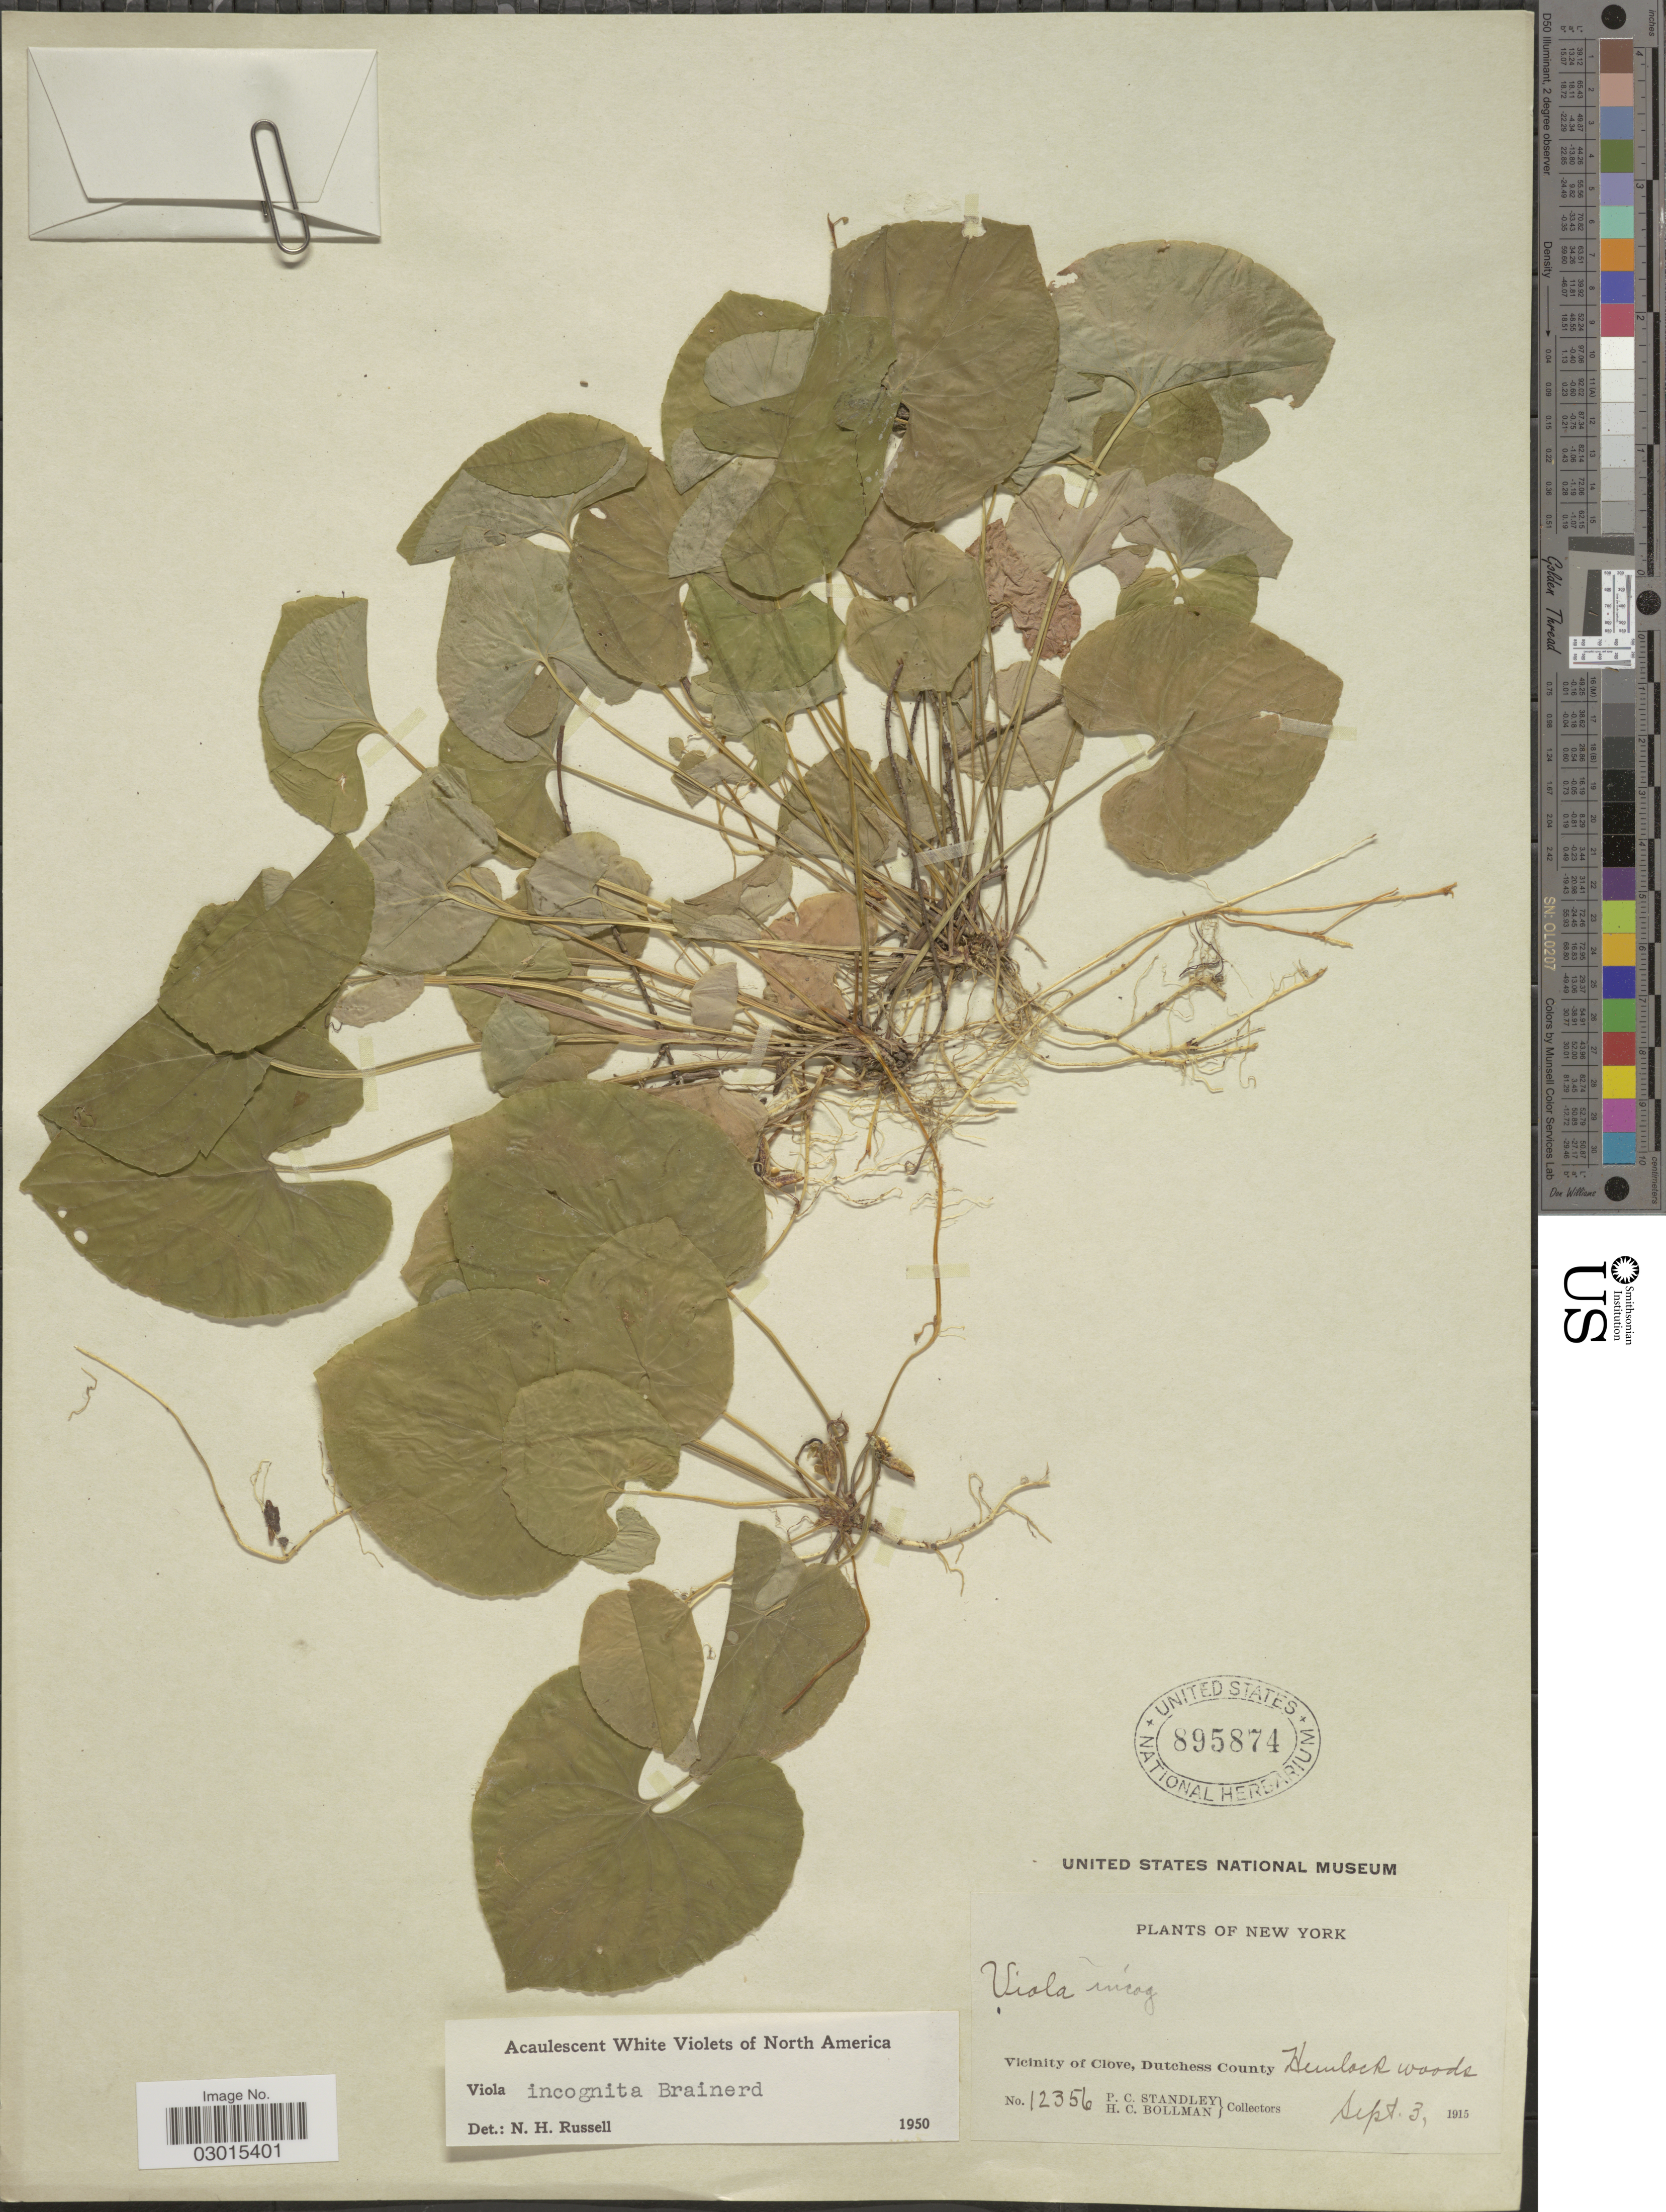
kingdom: Plantae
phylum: Tracheophyta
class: Magnoliopsida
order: Malpighiales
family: Violaceae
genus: Viola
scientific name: Viola incognita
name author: Brainerd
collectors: P. C. Standley & H. C. Bollman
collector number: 12356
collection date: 1915-09-03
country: United States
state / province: New York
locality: Vicinity of Clove, Dutchess County. Hemlock woods.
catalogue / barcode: US 895874